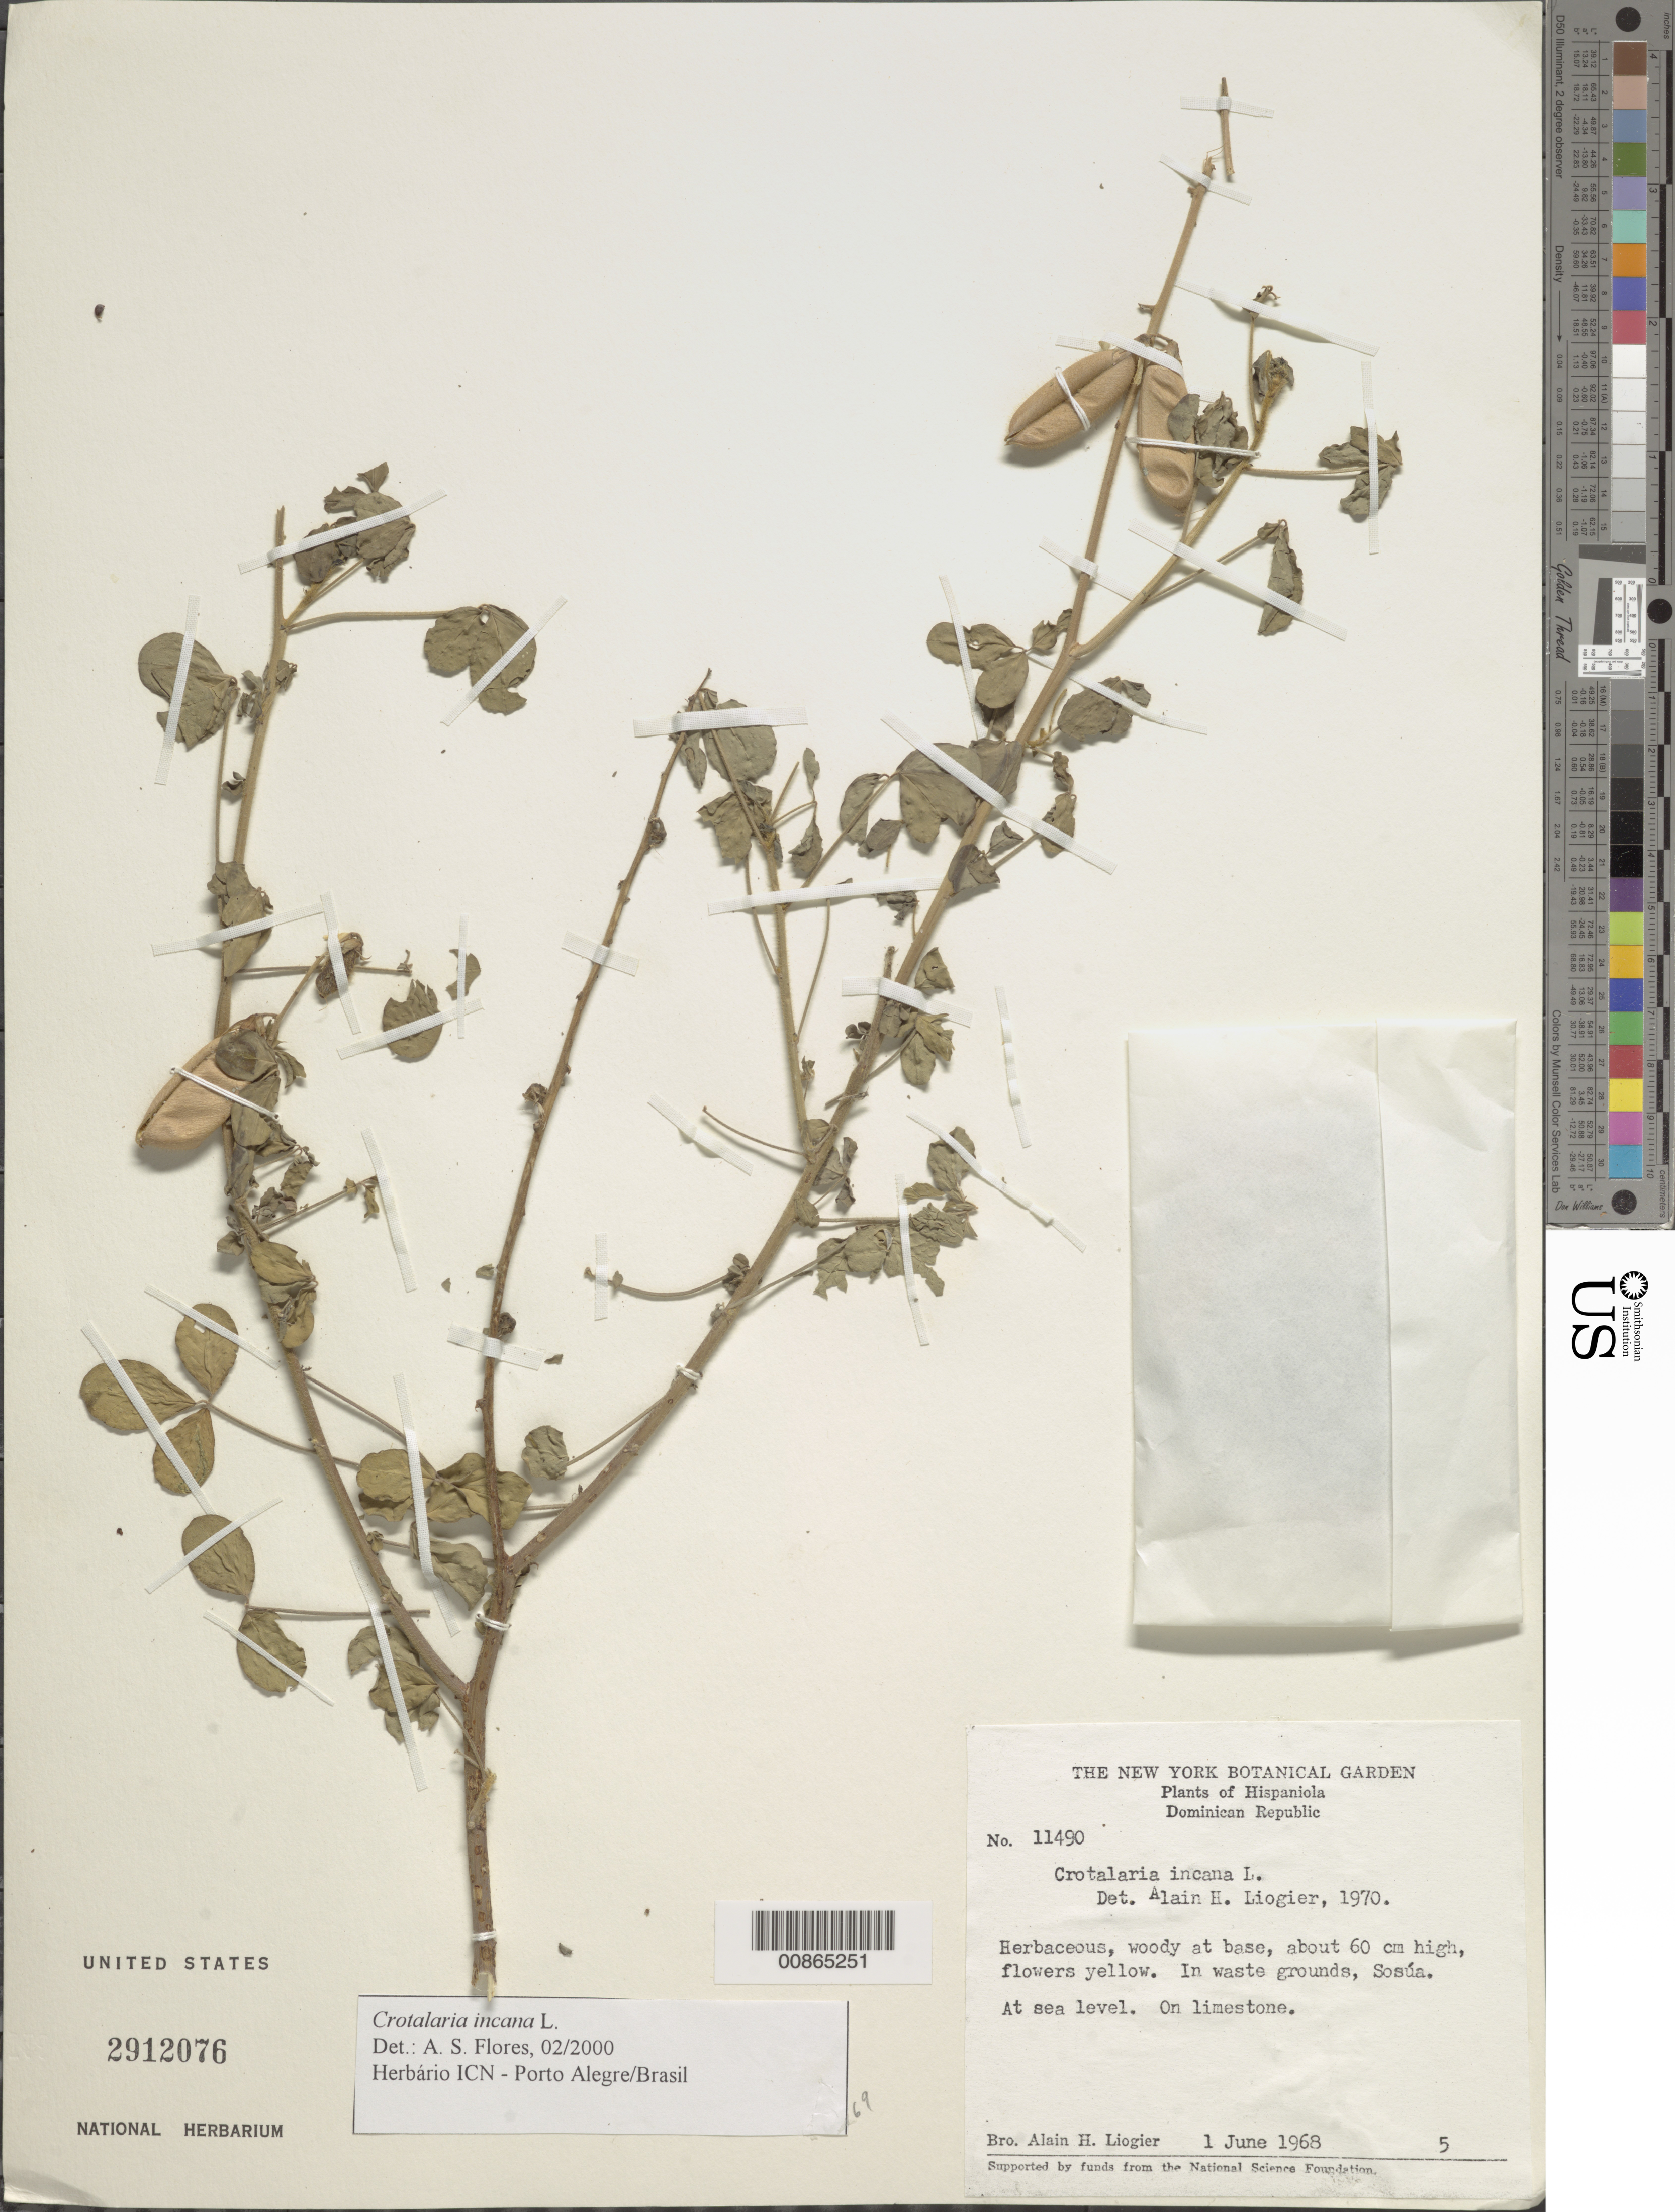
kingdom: Plantae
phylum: Tracheophyta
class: Magnoliopsida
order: Fabales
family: Fabaceae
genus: Crotalaria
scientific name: Crotalaria incana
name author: L.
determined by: Flores, A. S., (ICN), Universidade Federal do Rio Grande do Sul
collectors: A. H. Liogier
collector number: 11490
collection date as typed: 01 Jun 1968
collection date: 1968-06-01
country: Dominican Republic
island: Hispaniola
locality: Sosúa.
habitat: In waste grounds. On limestone.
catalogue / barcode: US 2912076